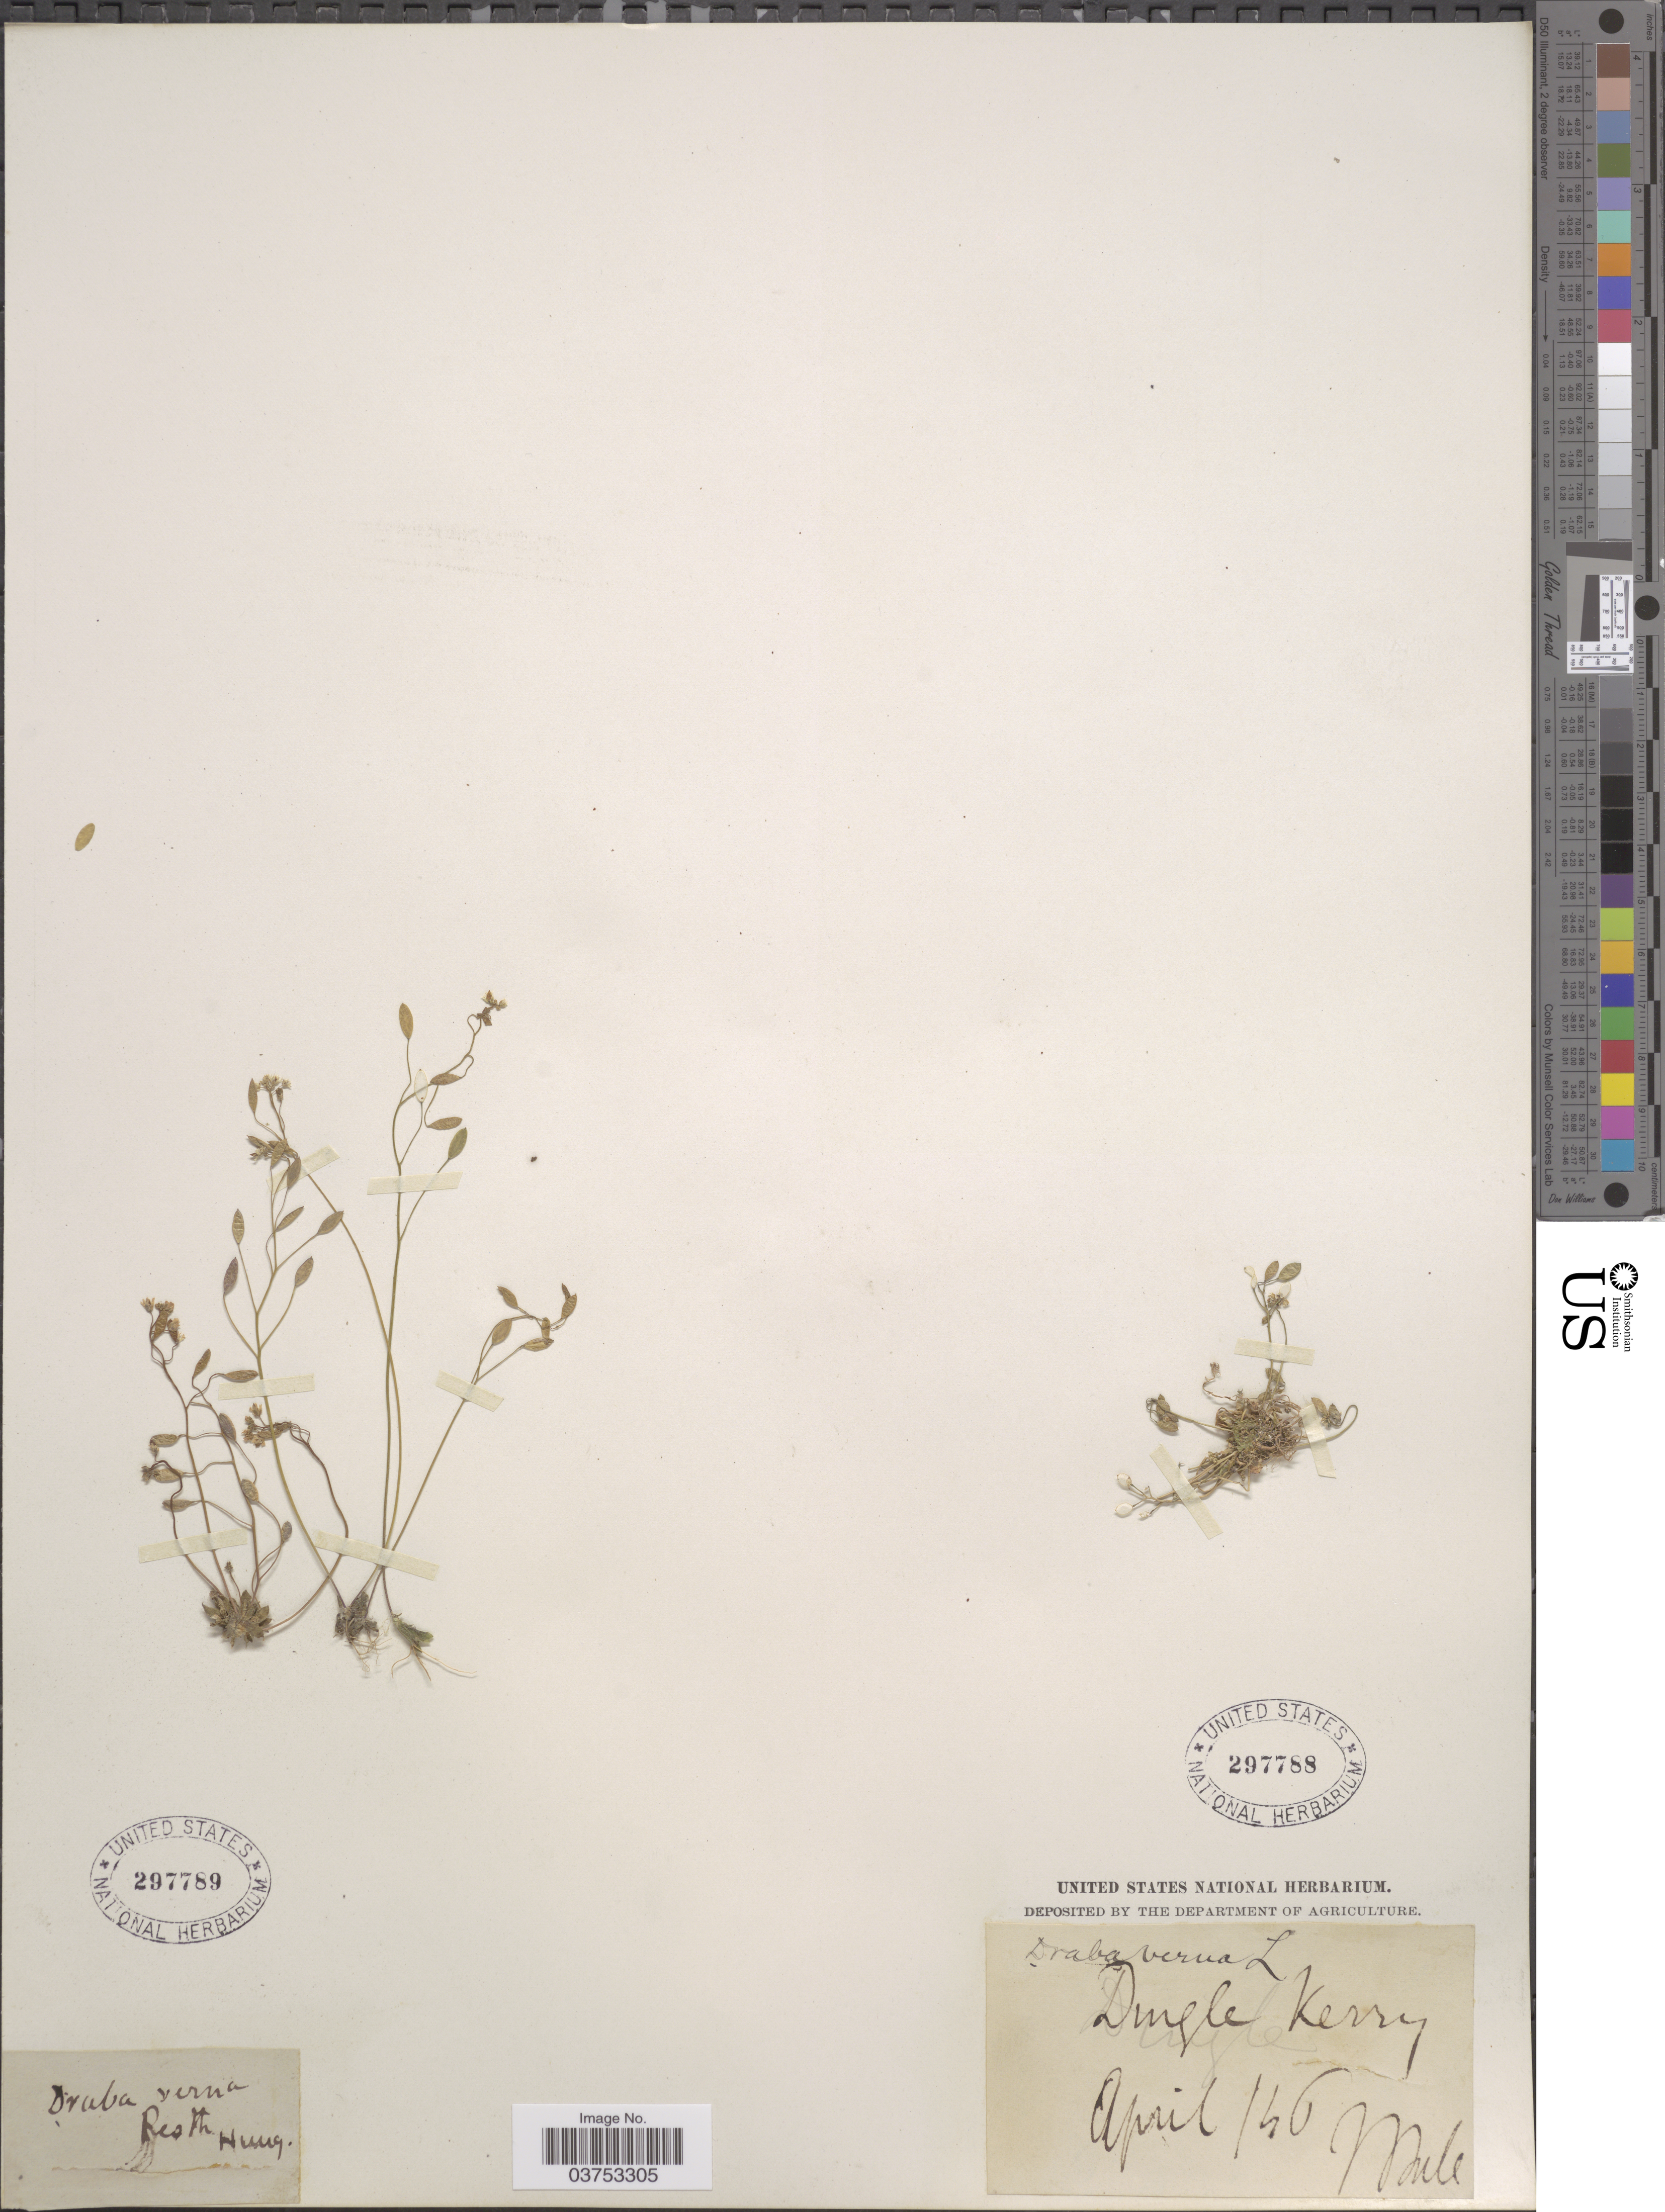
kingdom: Plantae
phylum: Tracheophyta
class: Magnoliopsida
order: Brassicales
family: Brassicaceae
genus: Draba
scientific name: Draba verna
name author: L.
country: Hungary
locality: Resth. [interpreted]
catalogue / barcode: US 297789